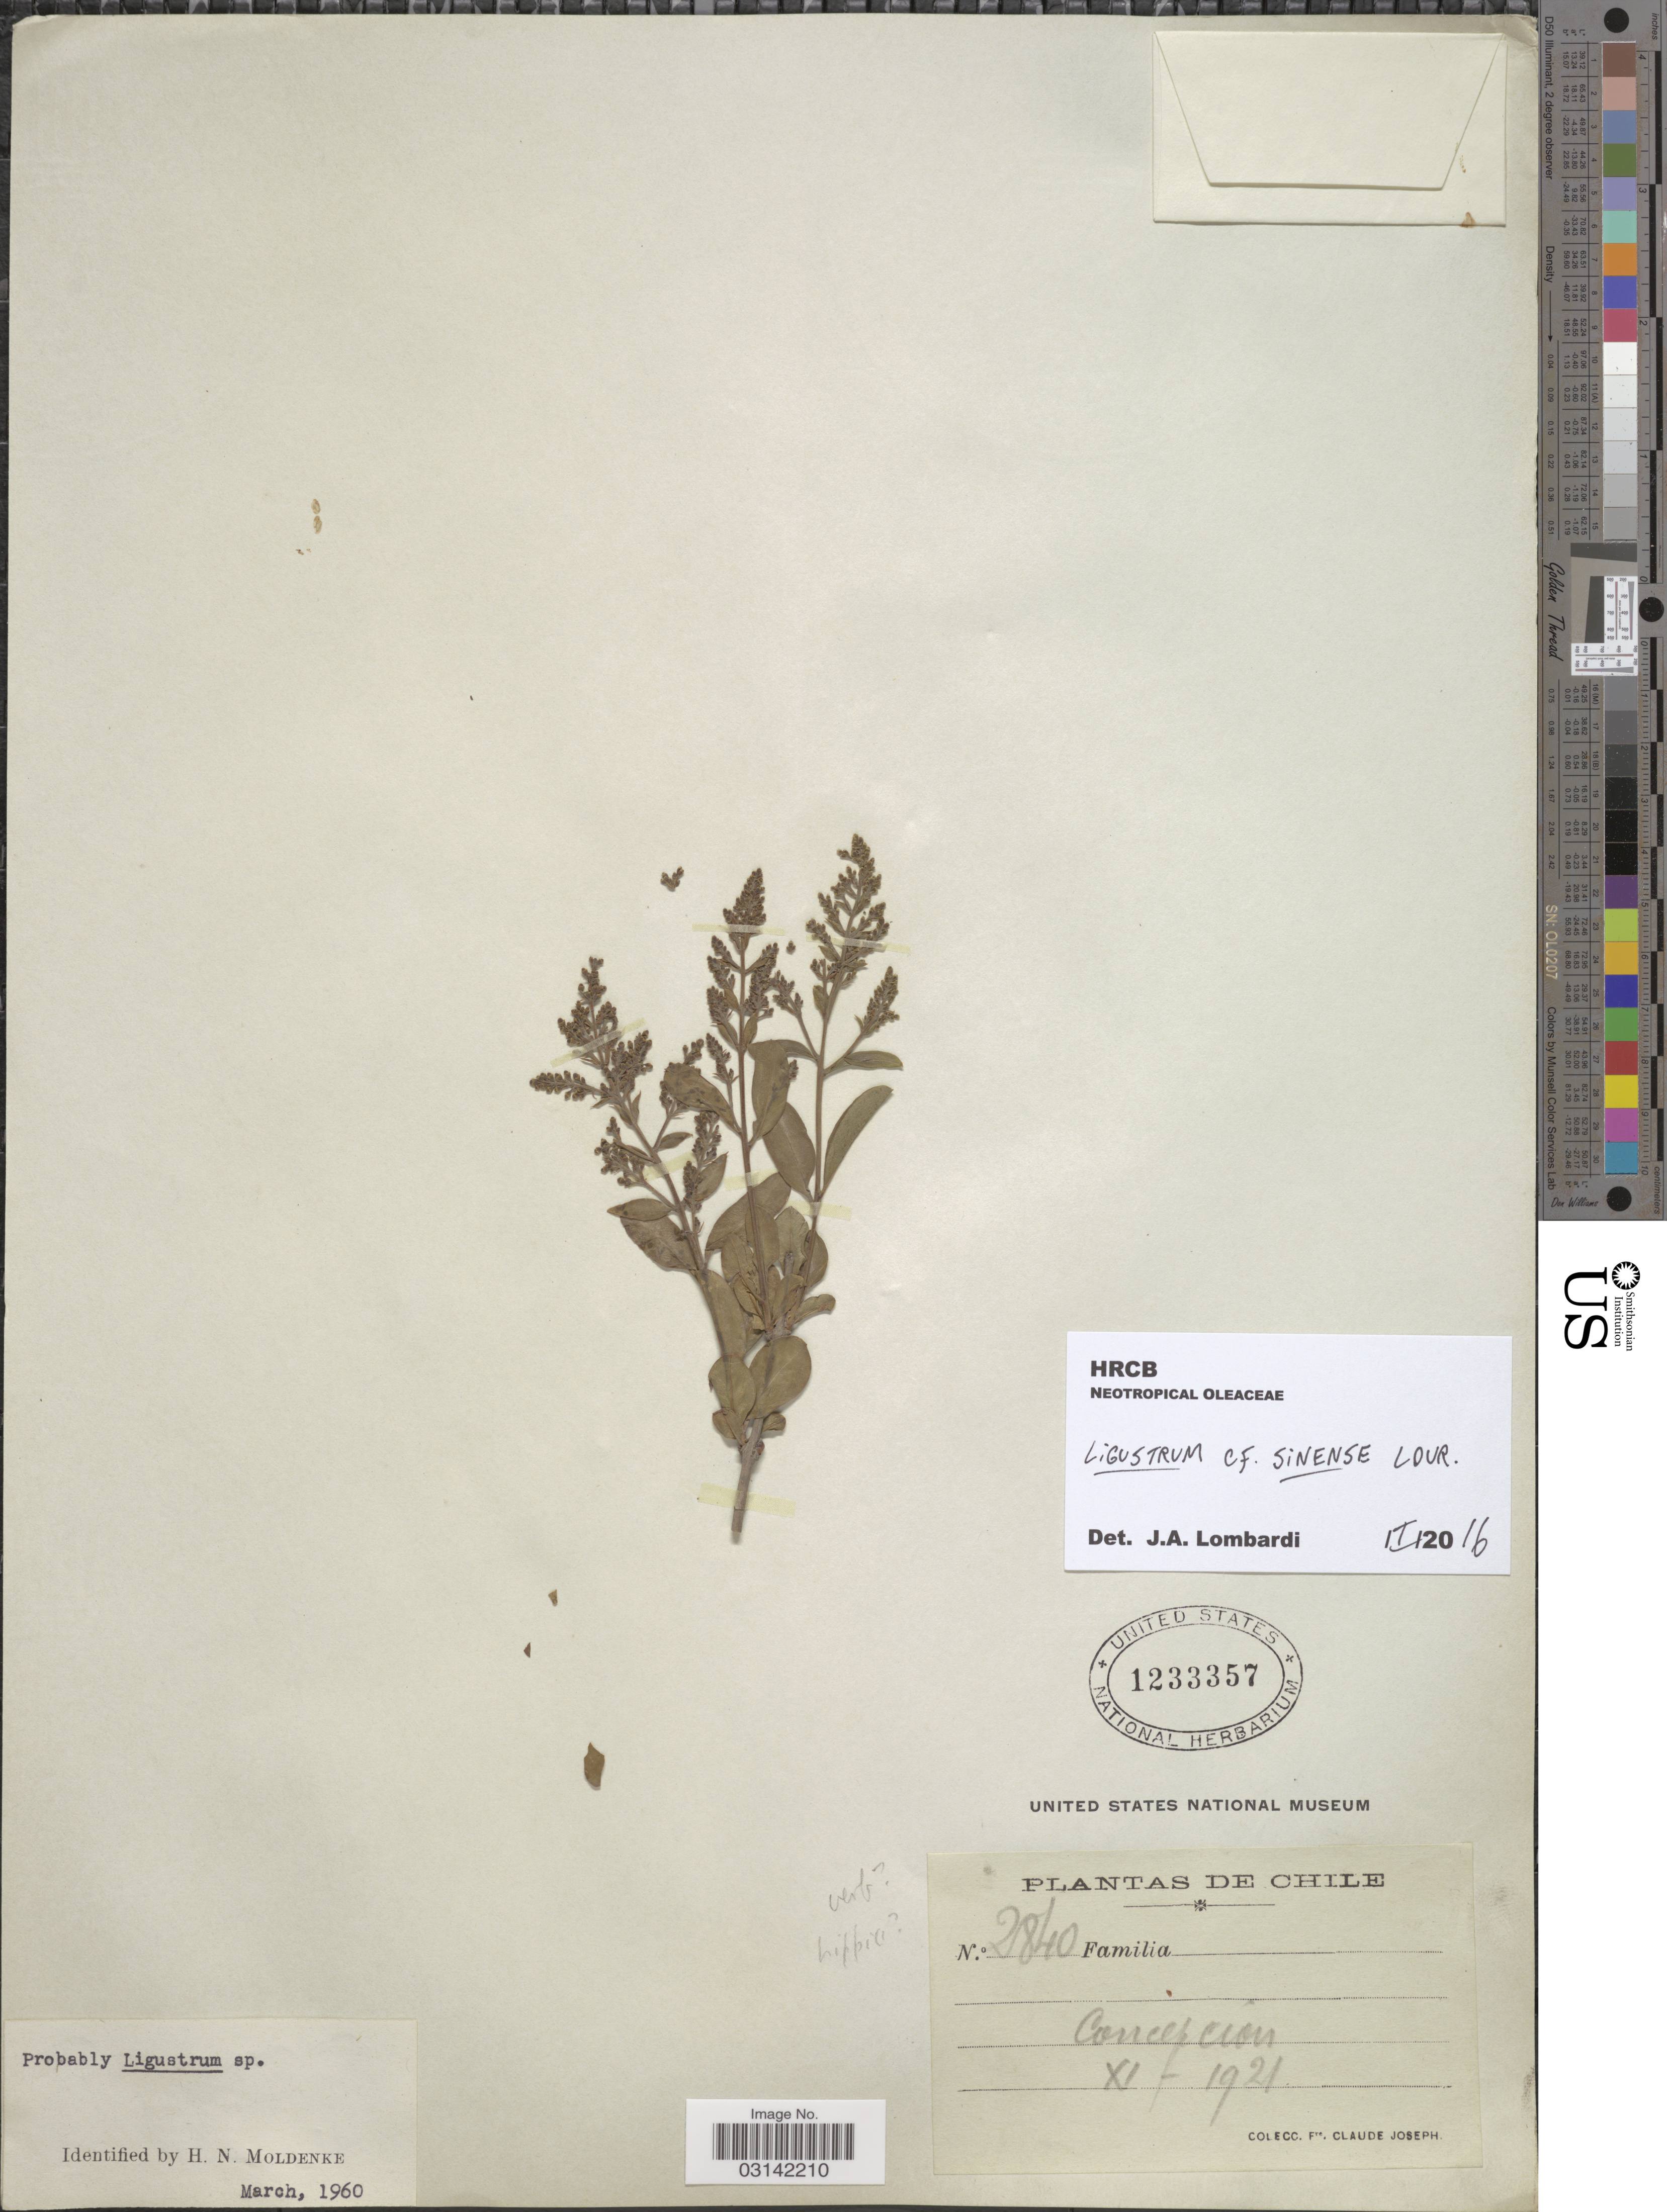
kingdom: Plantae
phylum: Tracheophyta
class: Magnoliopsida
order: Lamiales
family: Oleaceae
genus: Ligustrum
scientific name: Ligustrum sinense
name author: Lour.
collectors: Bro. Claude-Joseph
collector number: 2840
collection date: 1921-11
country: Chile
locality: Concepcion.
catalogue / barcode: US 1233357